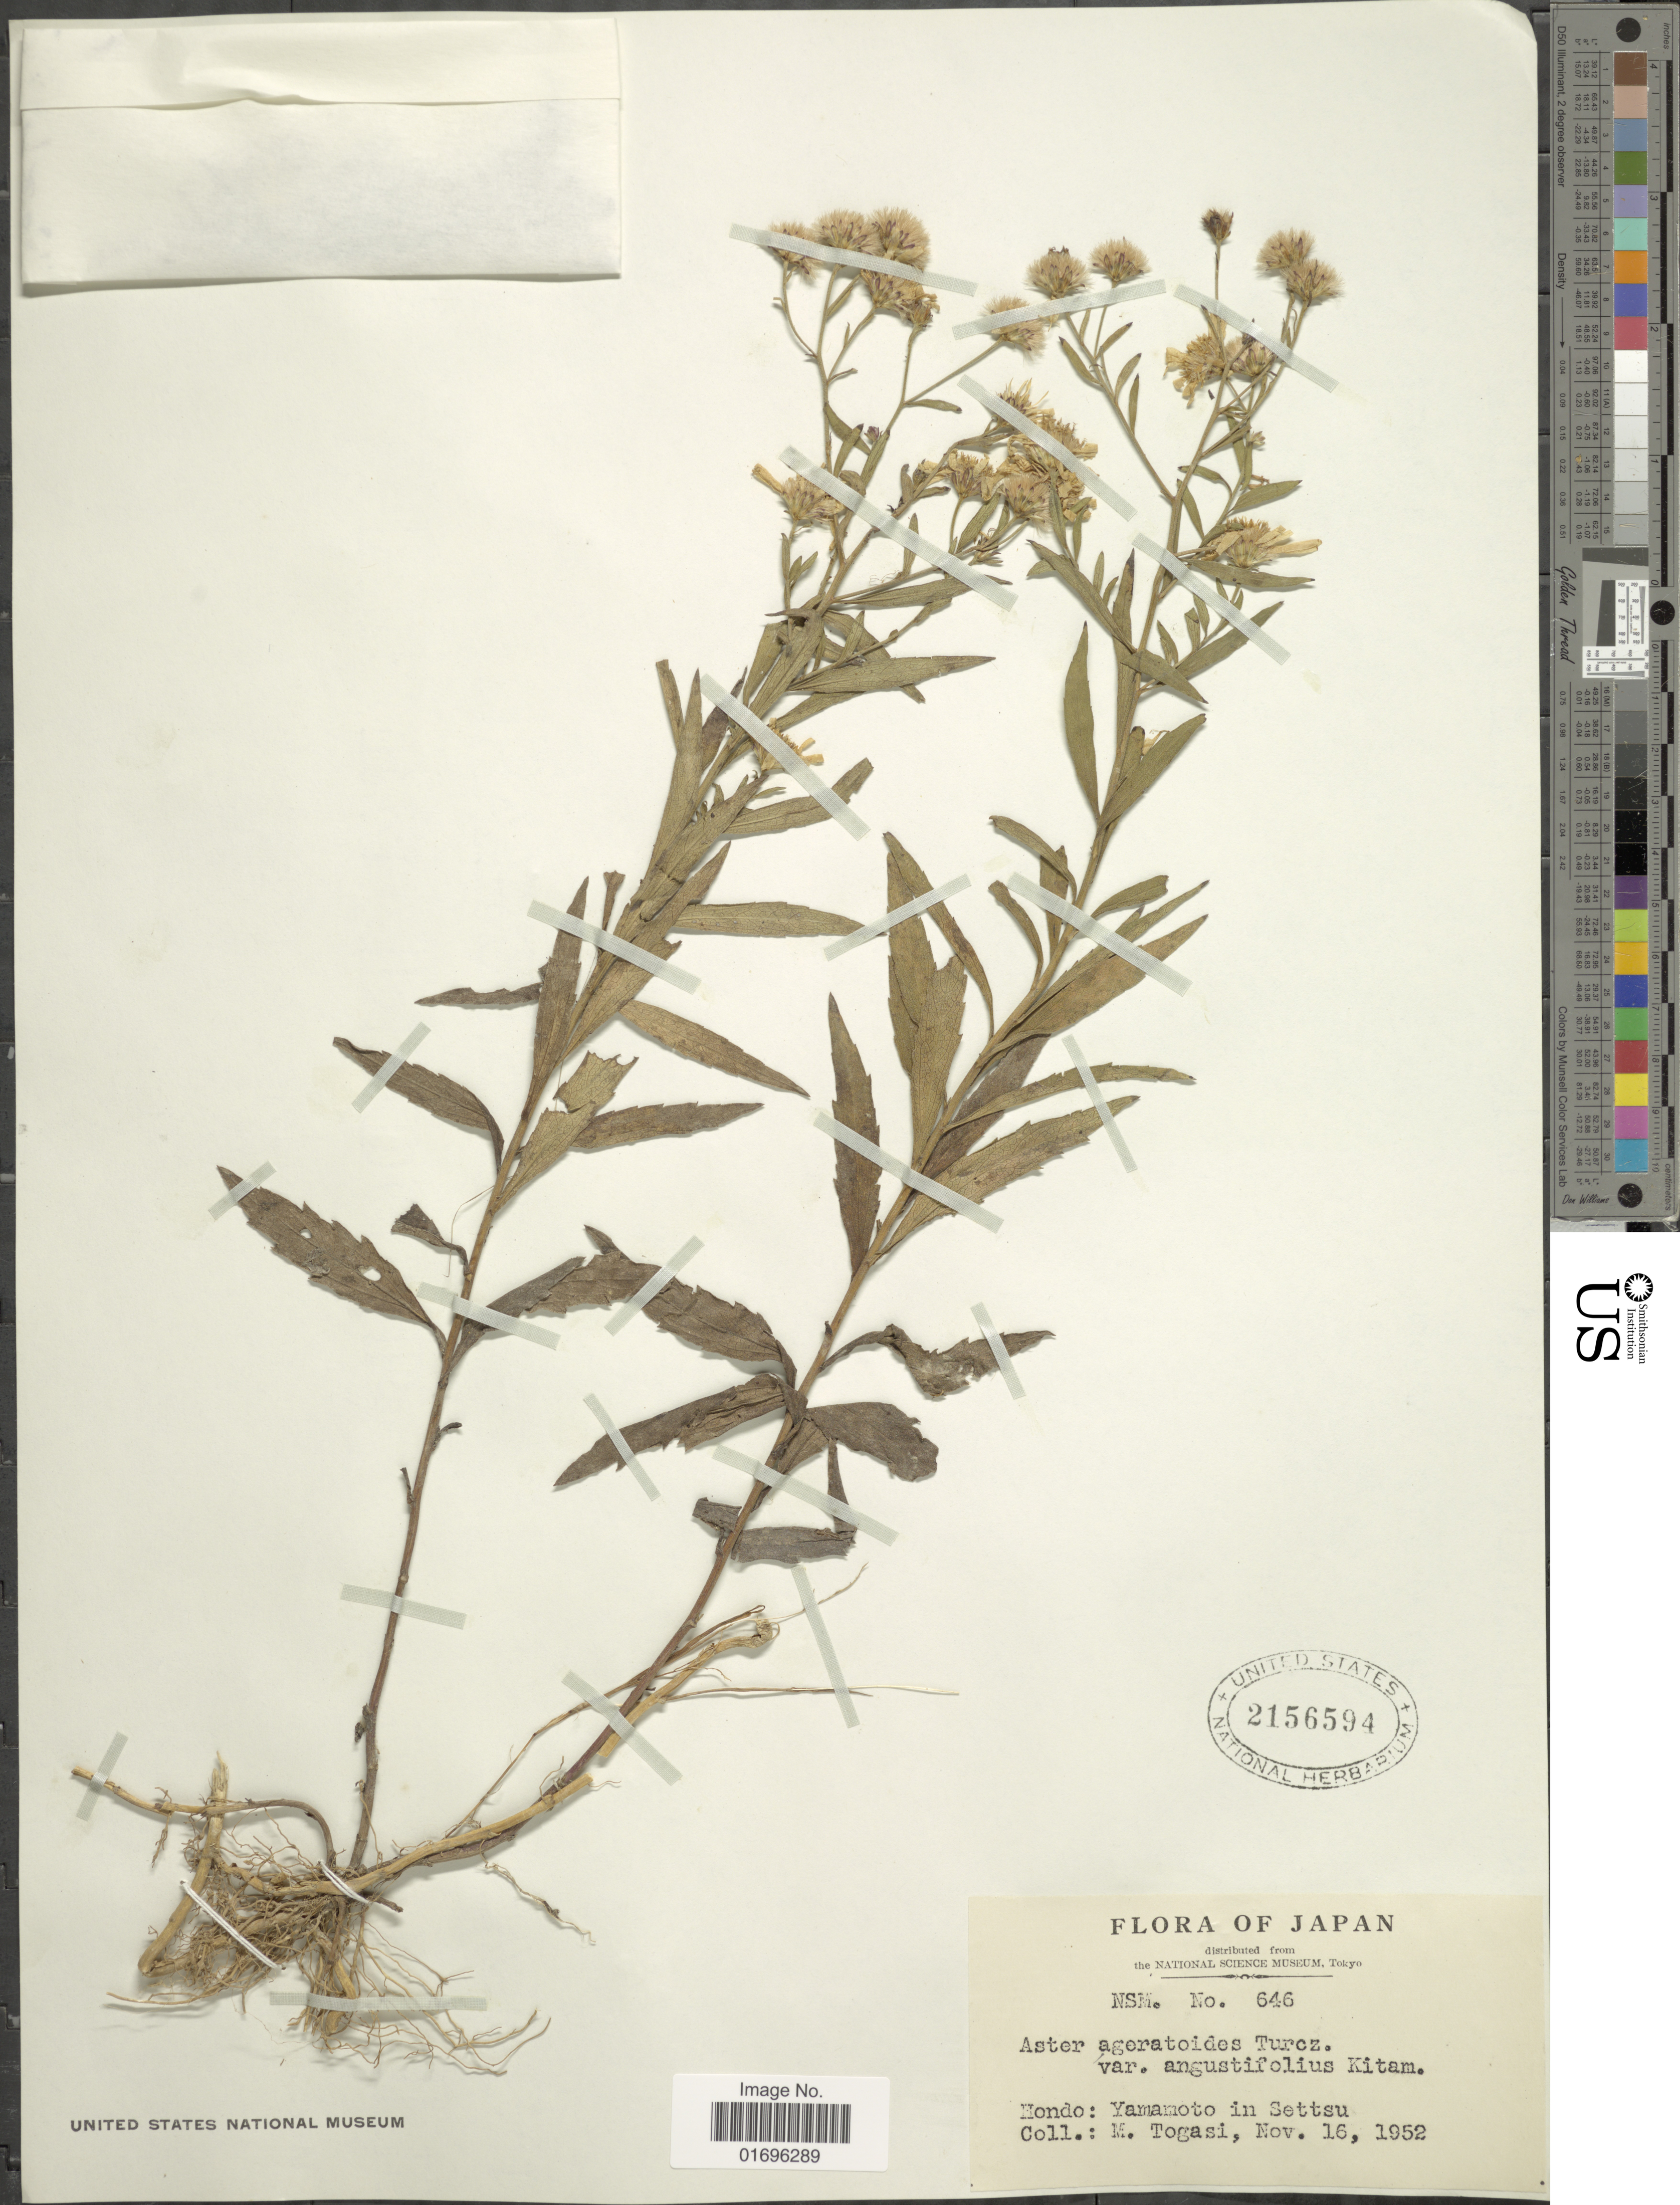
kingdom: Plantae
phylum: Tracheophyta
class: Magnoliopsida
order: Asterales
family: Asteraceae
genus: Aster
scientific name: Aster ageratoides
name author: Turcz.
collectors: M. Togasi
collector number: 646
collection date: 1952-11-16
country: Japan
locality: Hondo: Yamamoto in Settsu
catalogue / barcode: US 2156594